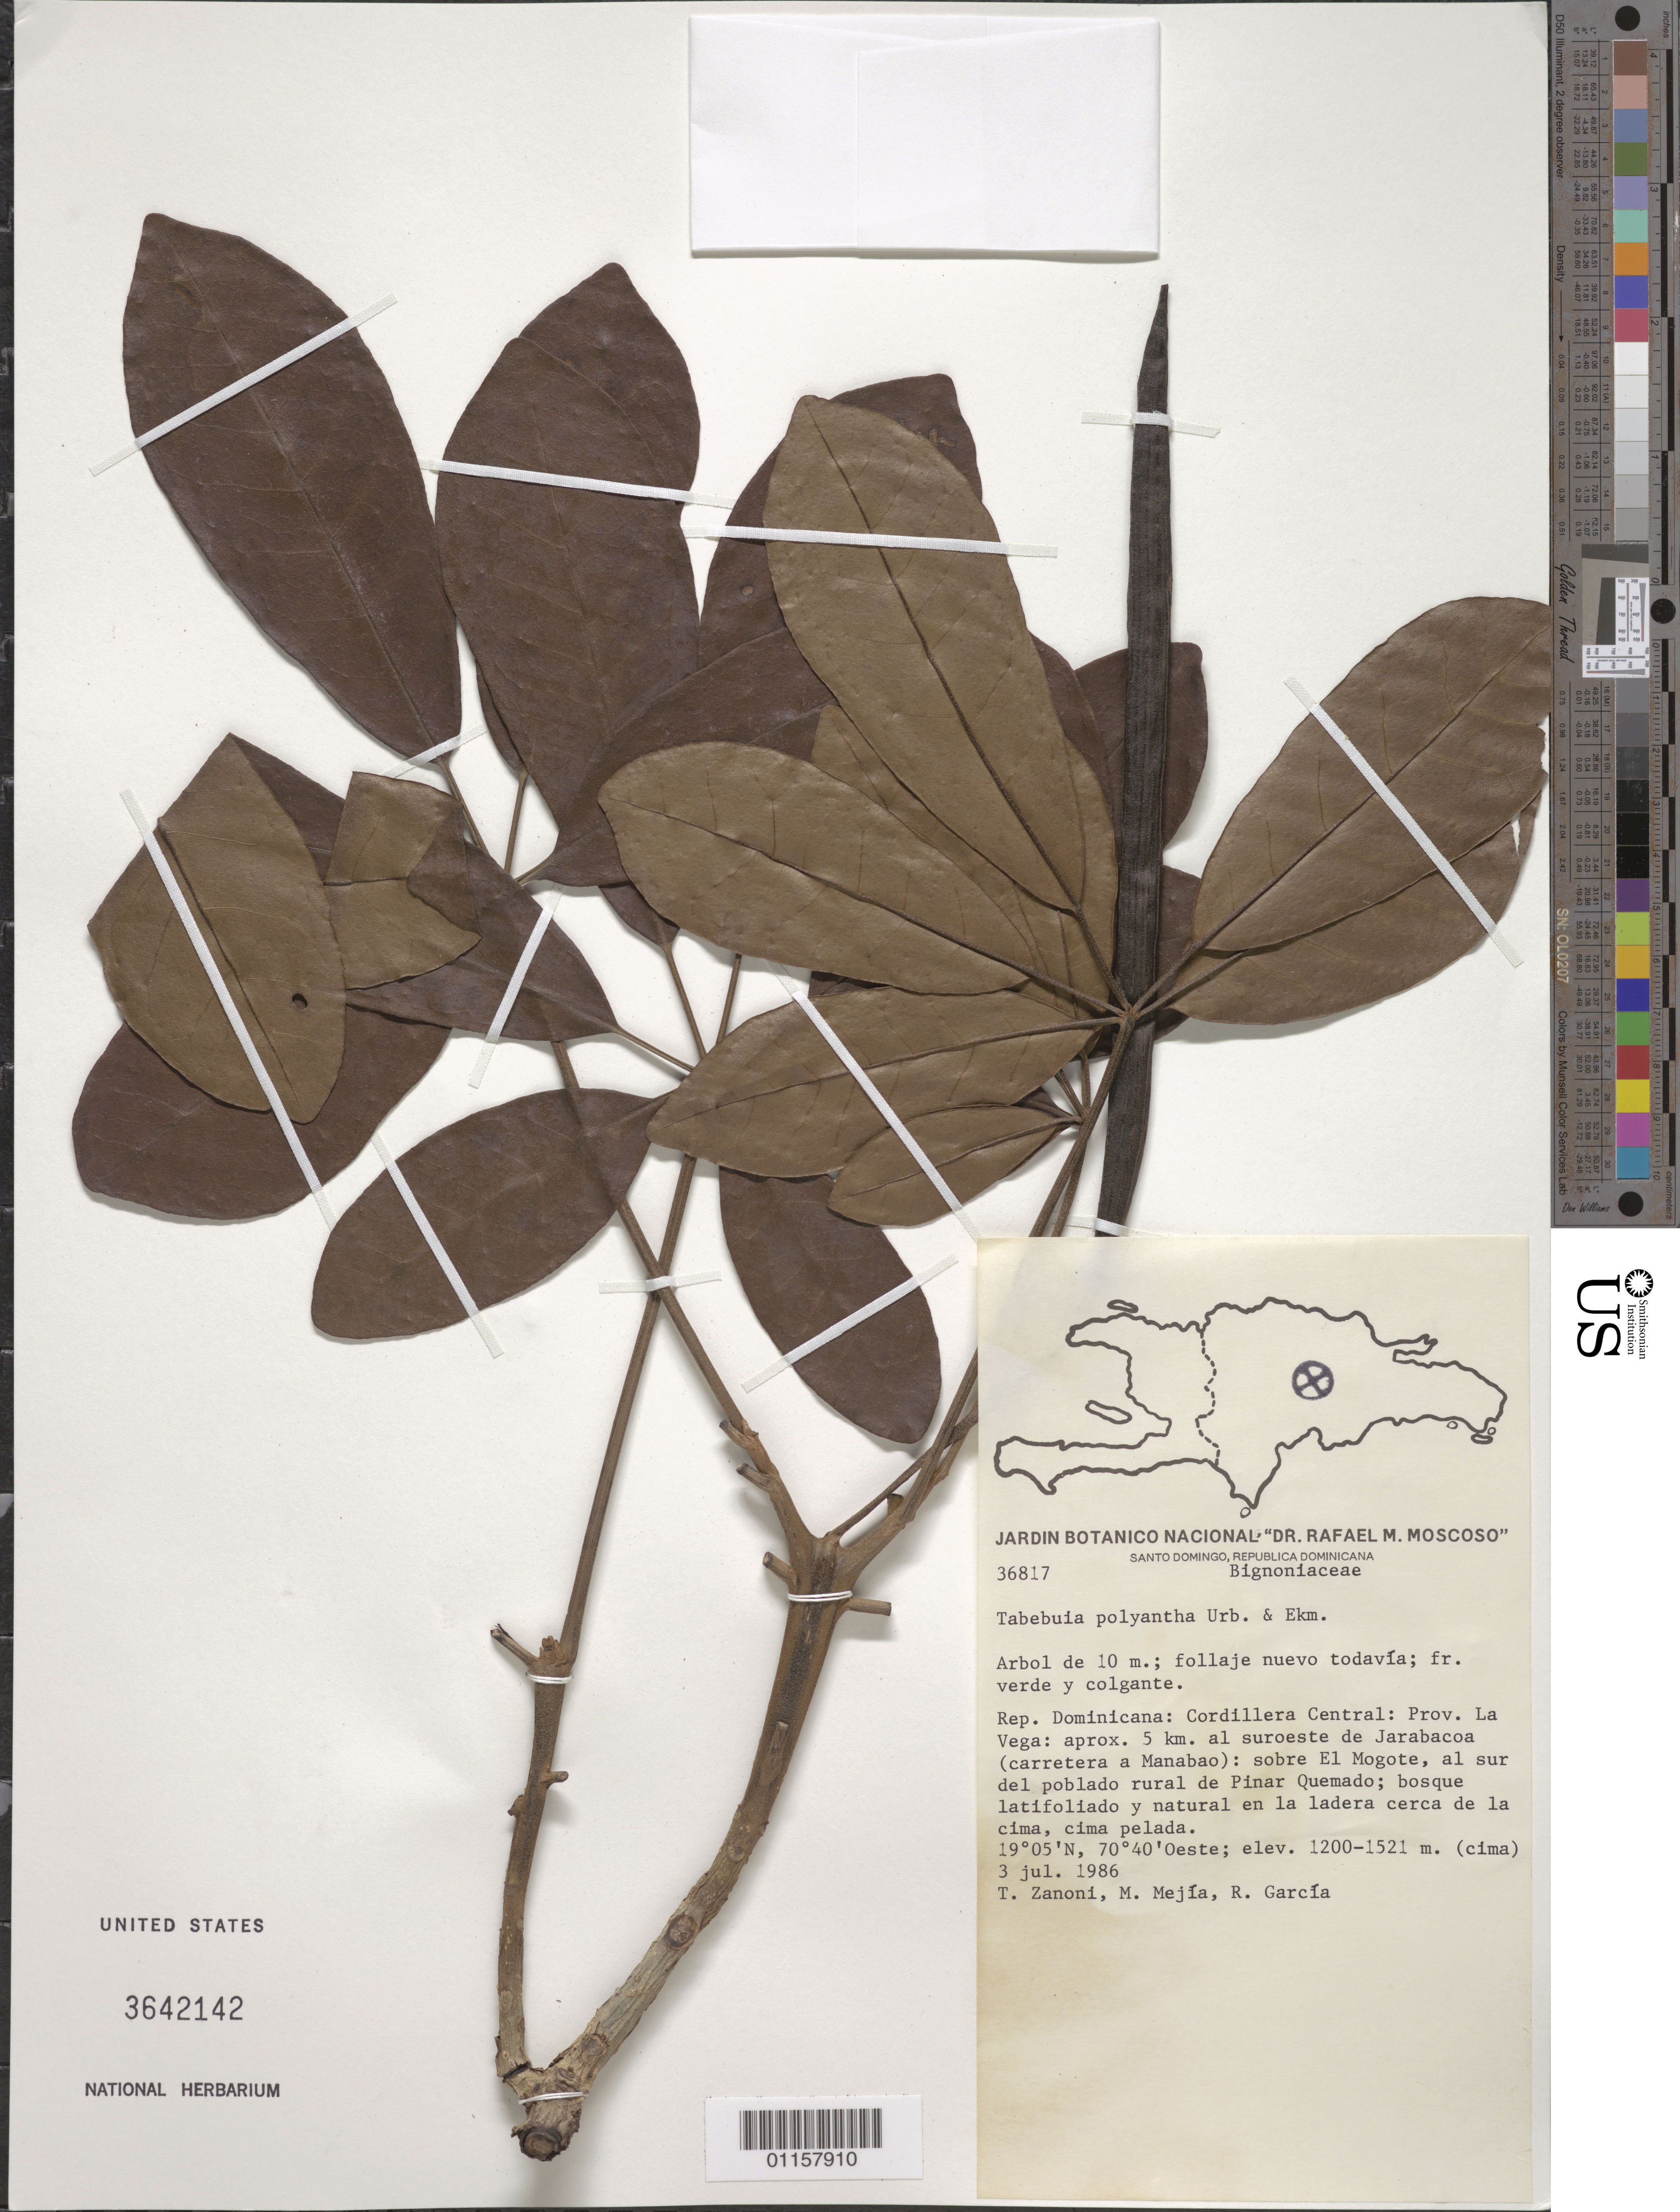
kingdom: Plantae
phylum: Tracheophyta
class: Magnoliopsida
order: Lamiales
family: Bignoniaceae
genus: Tabebuia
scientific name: Tabebuia polyantha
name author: Urb. & Ekman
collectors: T. A. Zanoni, M. Mejia & R. García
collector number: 36817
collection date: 1986-07-03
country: Dominican Republic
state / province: La Vega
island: Hispaniola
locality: Cordillera Central, aprox. 5 km al suroeste de Jarabacoa (carretera a Manabao); sobre El Mogote, al sur del poblado rural de Pinar Quemado.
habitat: Bosque latifoliado y natural en la ladera cerca de la cima, cima pelada.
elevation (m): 1200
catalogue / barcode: US 3642142